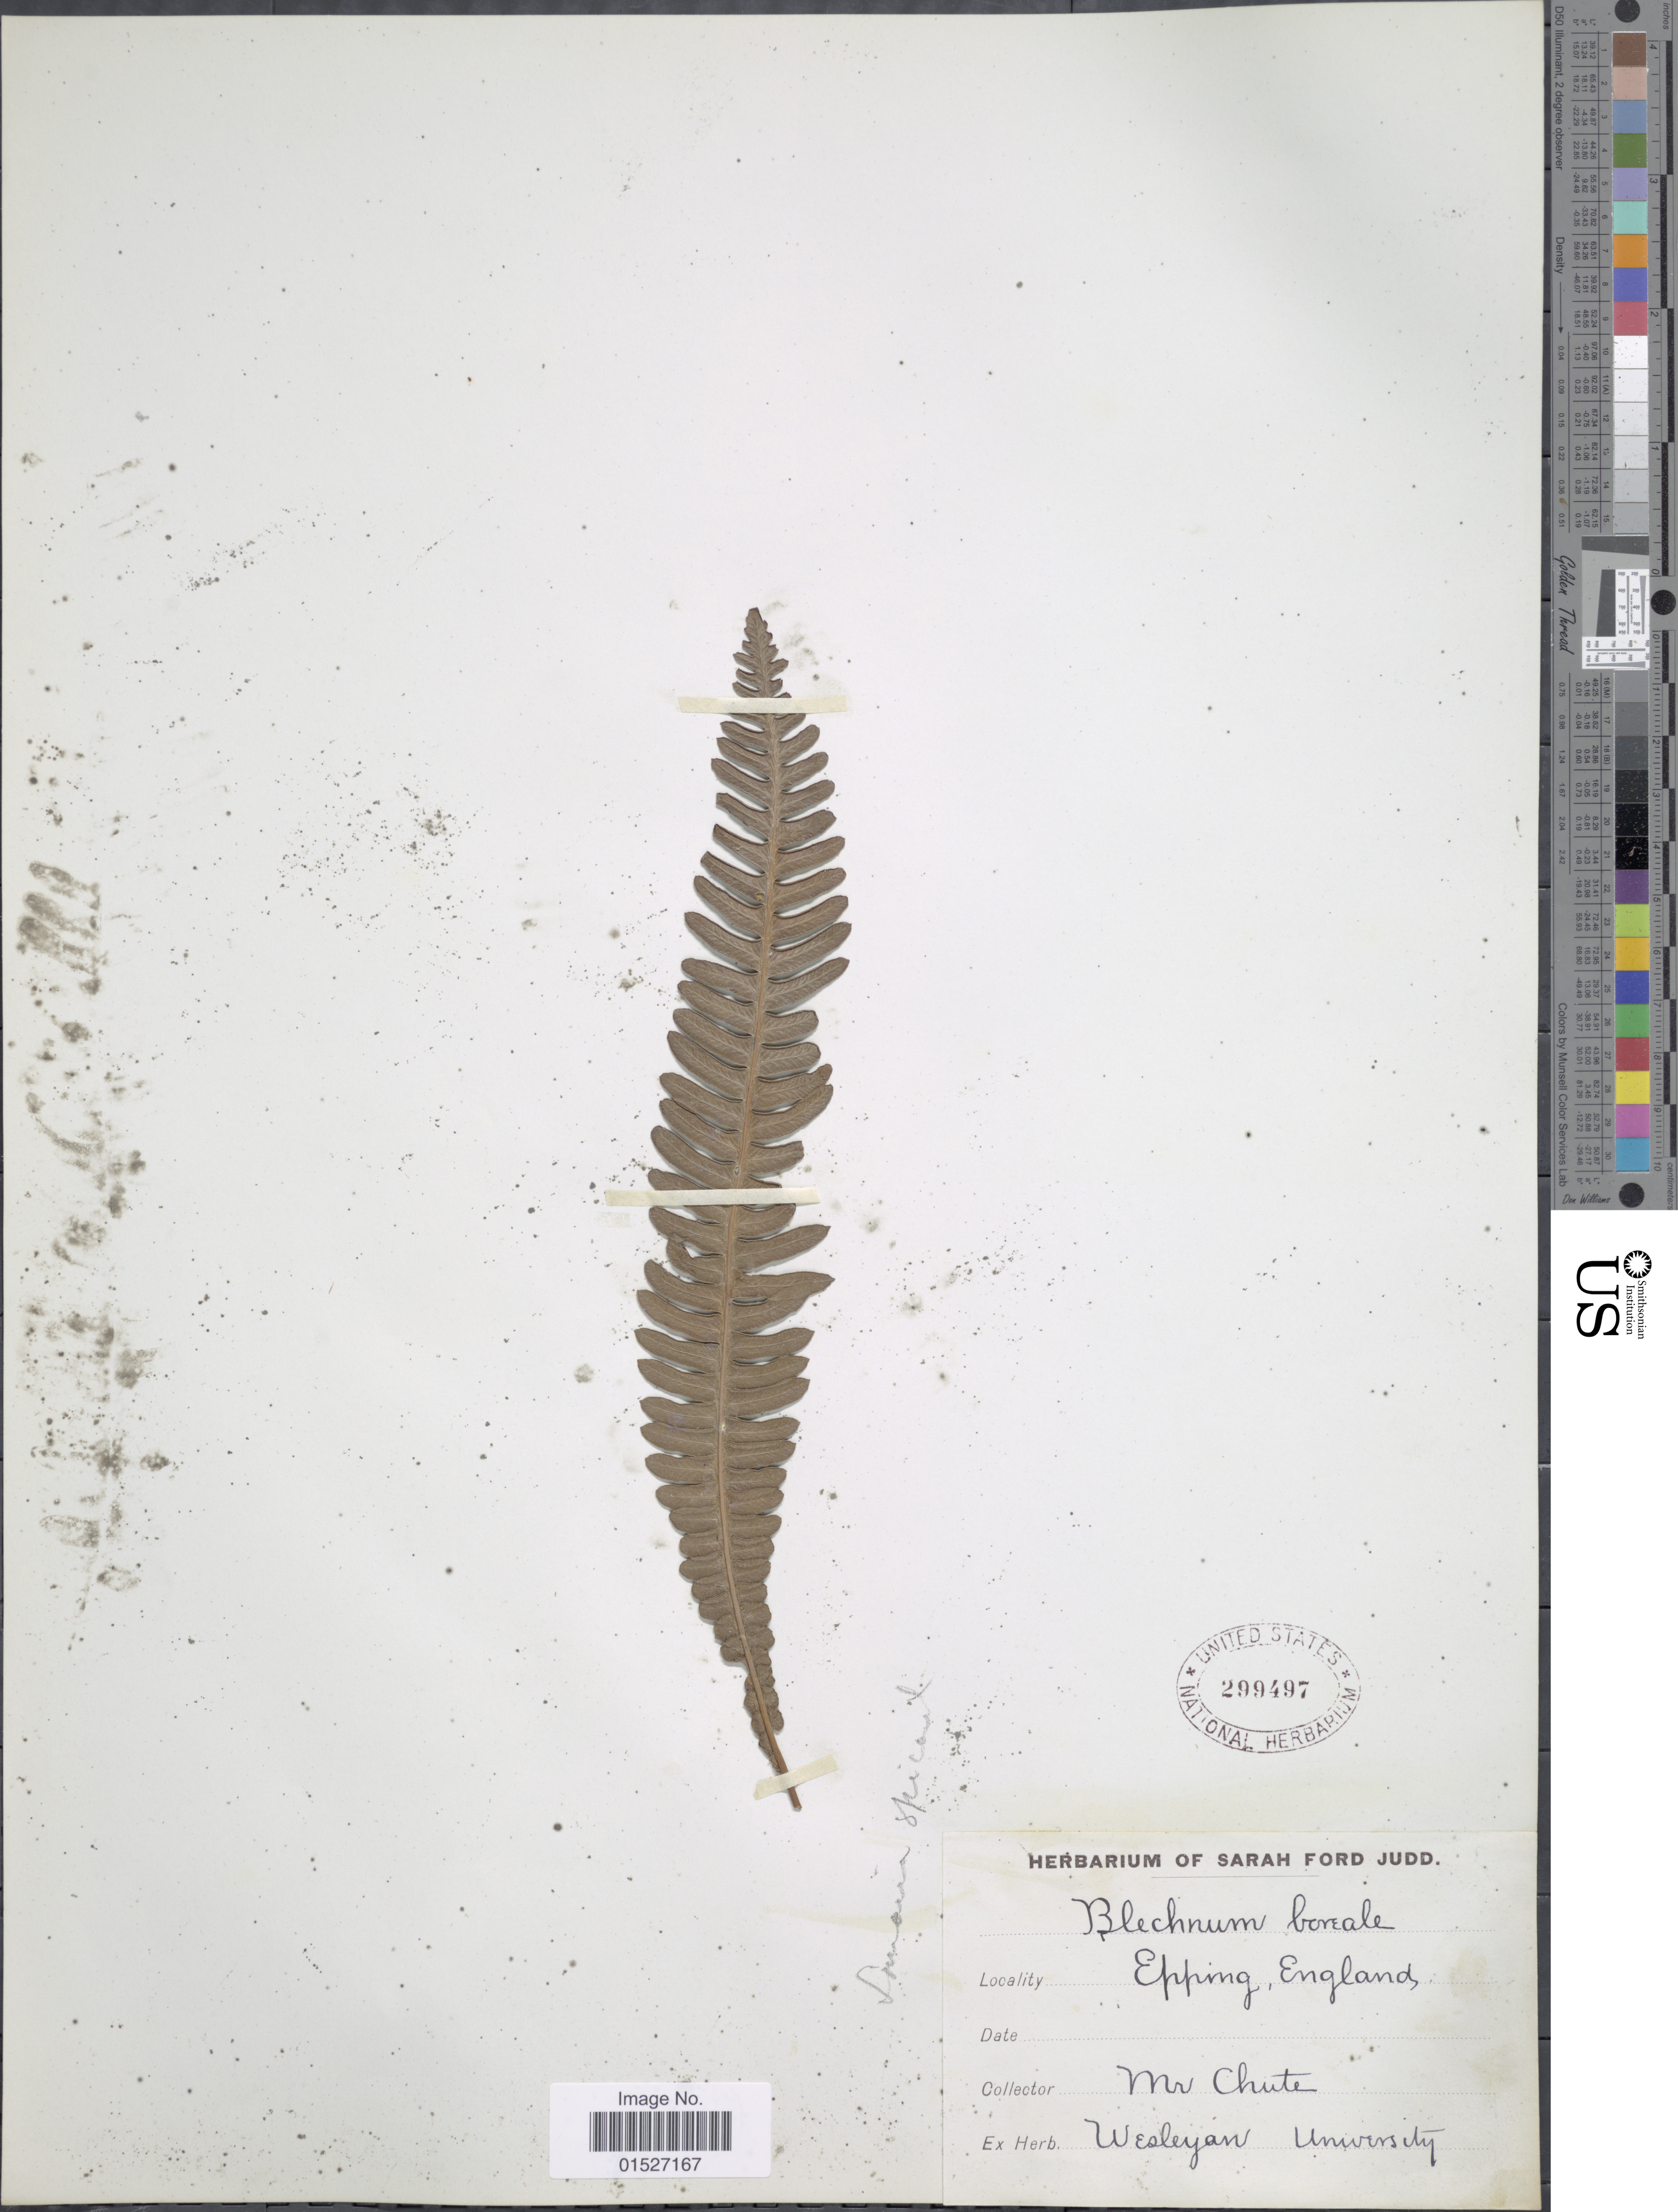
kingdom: Plantae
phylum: Tracheophyta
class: Polypodiopsida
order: Polypodiales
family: Blechnaceae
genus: Blechnum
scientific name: Blechnum spicant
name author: (L.) Sm.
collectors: -. Chute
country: United Kingdom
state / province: England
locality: Epping.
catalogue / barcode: US 299497